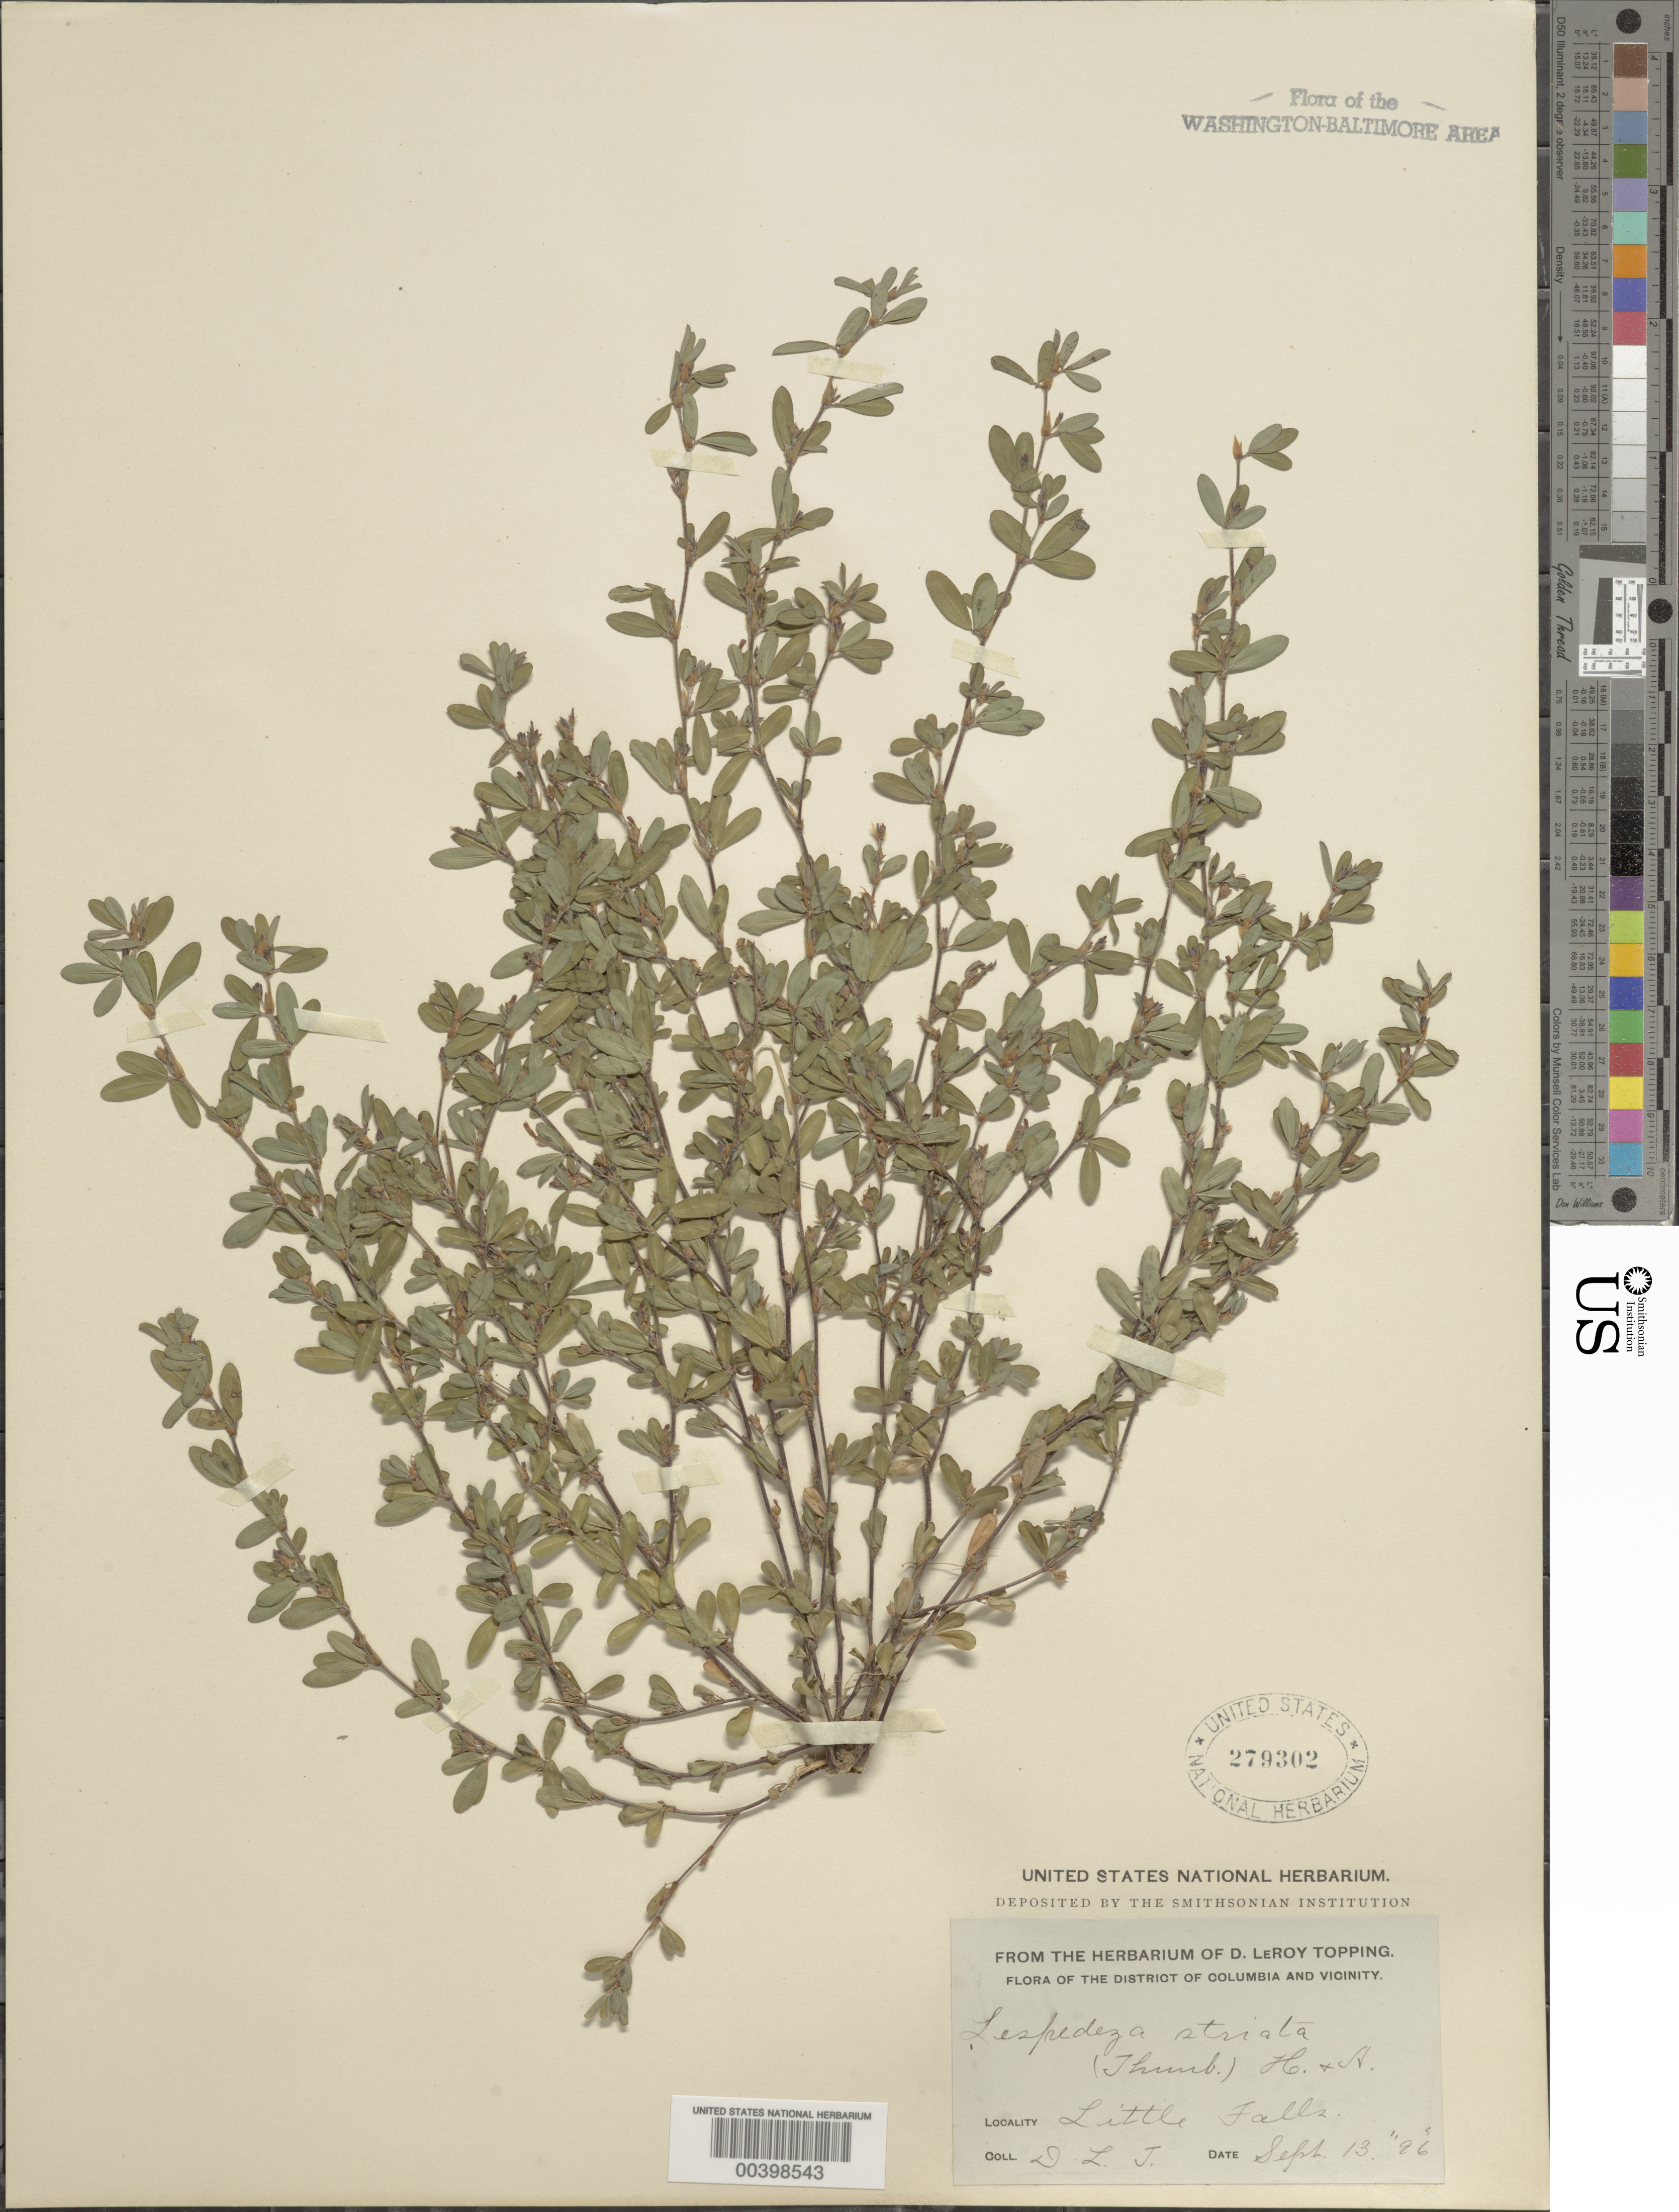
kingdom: Plantae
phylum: Tracheophyta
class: Magnoliopsida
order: Fabales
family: Fabaceae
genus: Kummerowia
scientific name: Kummerowia striata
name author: (Thunb.) Schindl.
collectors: D. L. Topping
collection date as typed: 13 Sep 1896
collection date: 1896-09-13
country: United States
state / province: Maryland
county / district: Montgomery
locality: Little Falls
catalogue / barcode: US 279302